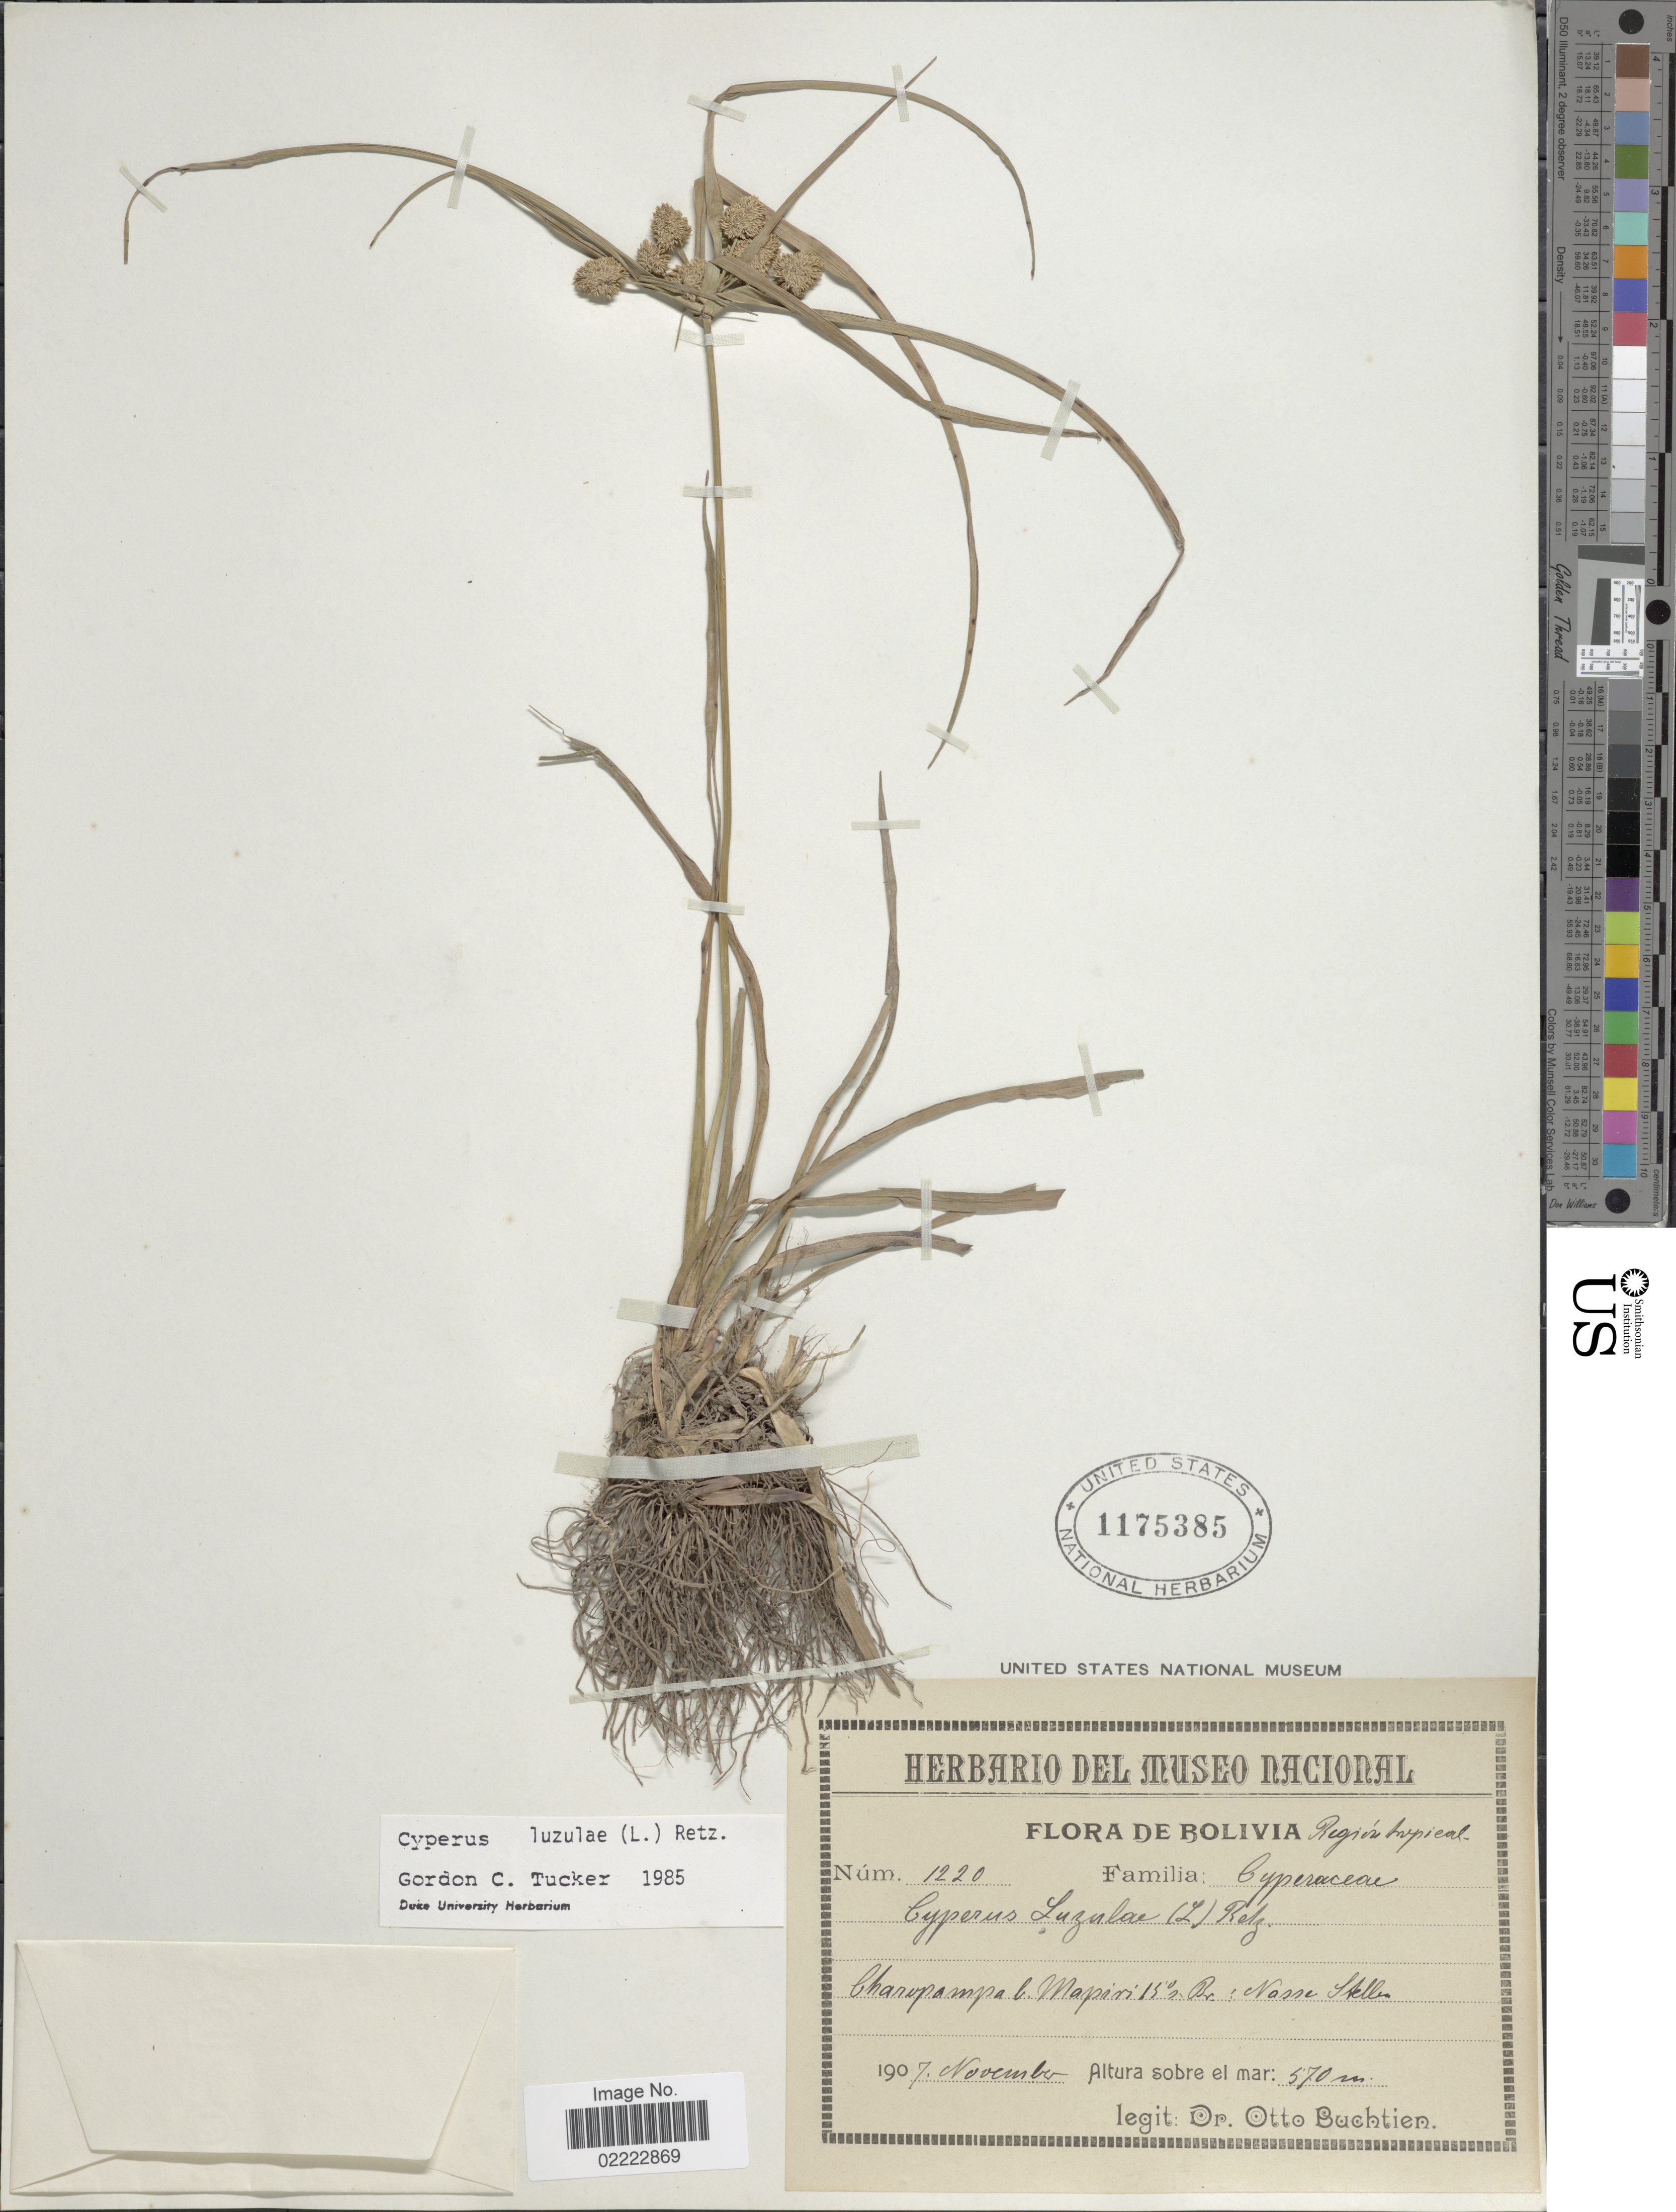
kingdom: Plantae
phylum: Tracheophyta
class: Liliopsida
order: Poales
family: Cyperaceae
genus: Cyperus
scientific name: Cyperus luzulae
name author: (L.) Rottb. ex Retz.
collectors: O. Buchtien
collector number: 1220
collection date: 1907-11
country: Bolivia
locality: Charopampa l. Mapiri 15°s.Br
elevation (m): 570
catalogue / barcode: US 1175385